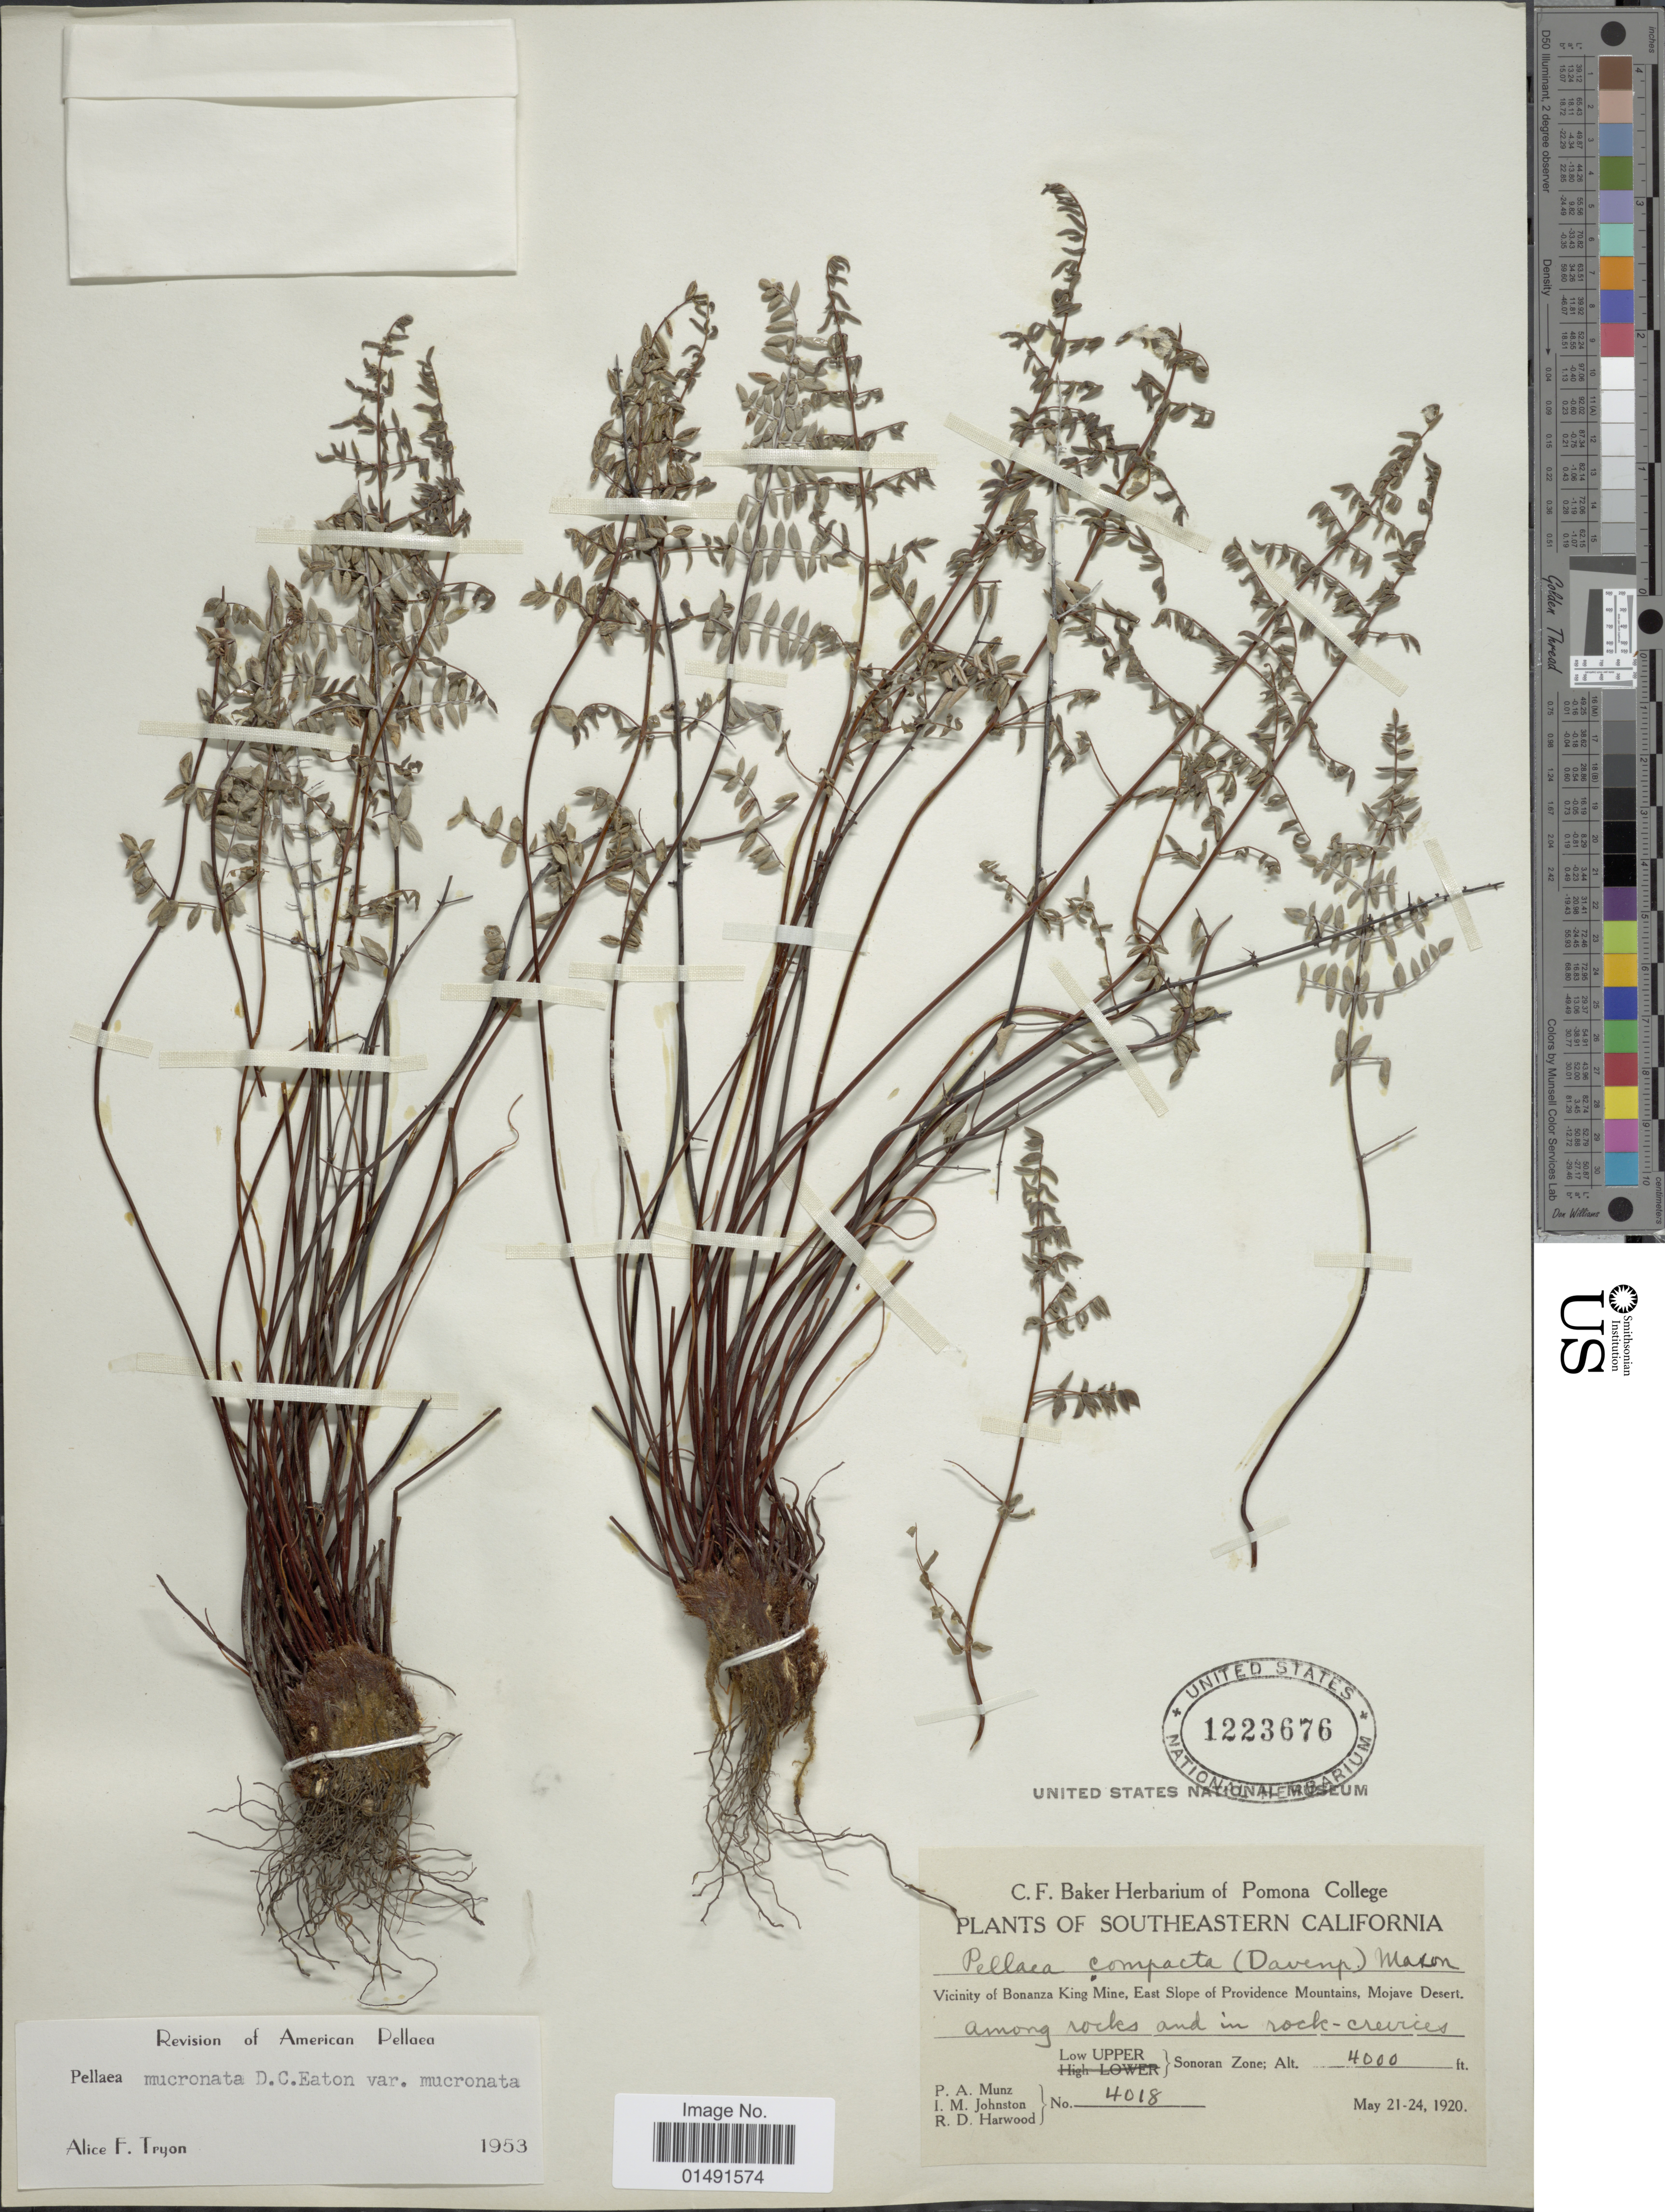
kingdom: Plantae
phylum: Tracheophyta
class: Polypodiopsida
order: Polypodiales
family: Pteridaceae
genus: Pellaea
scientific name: Pellaea mucronata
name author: (D.C. Eaton) D.C. Eaton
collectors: P. A. Munz, I.M. Johnston & R. Harwood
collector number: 4018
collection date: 1920-05-21/1920-05-24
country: United States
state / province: California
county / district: San Bernardino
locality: Southeastern California, Vicinity of Bonanza King Mine, East Slope of Providence Mountains, Mojave Desert, Sonoran Zone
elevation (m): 1219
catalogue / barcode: US 1223676